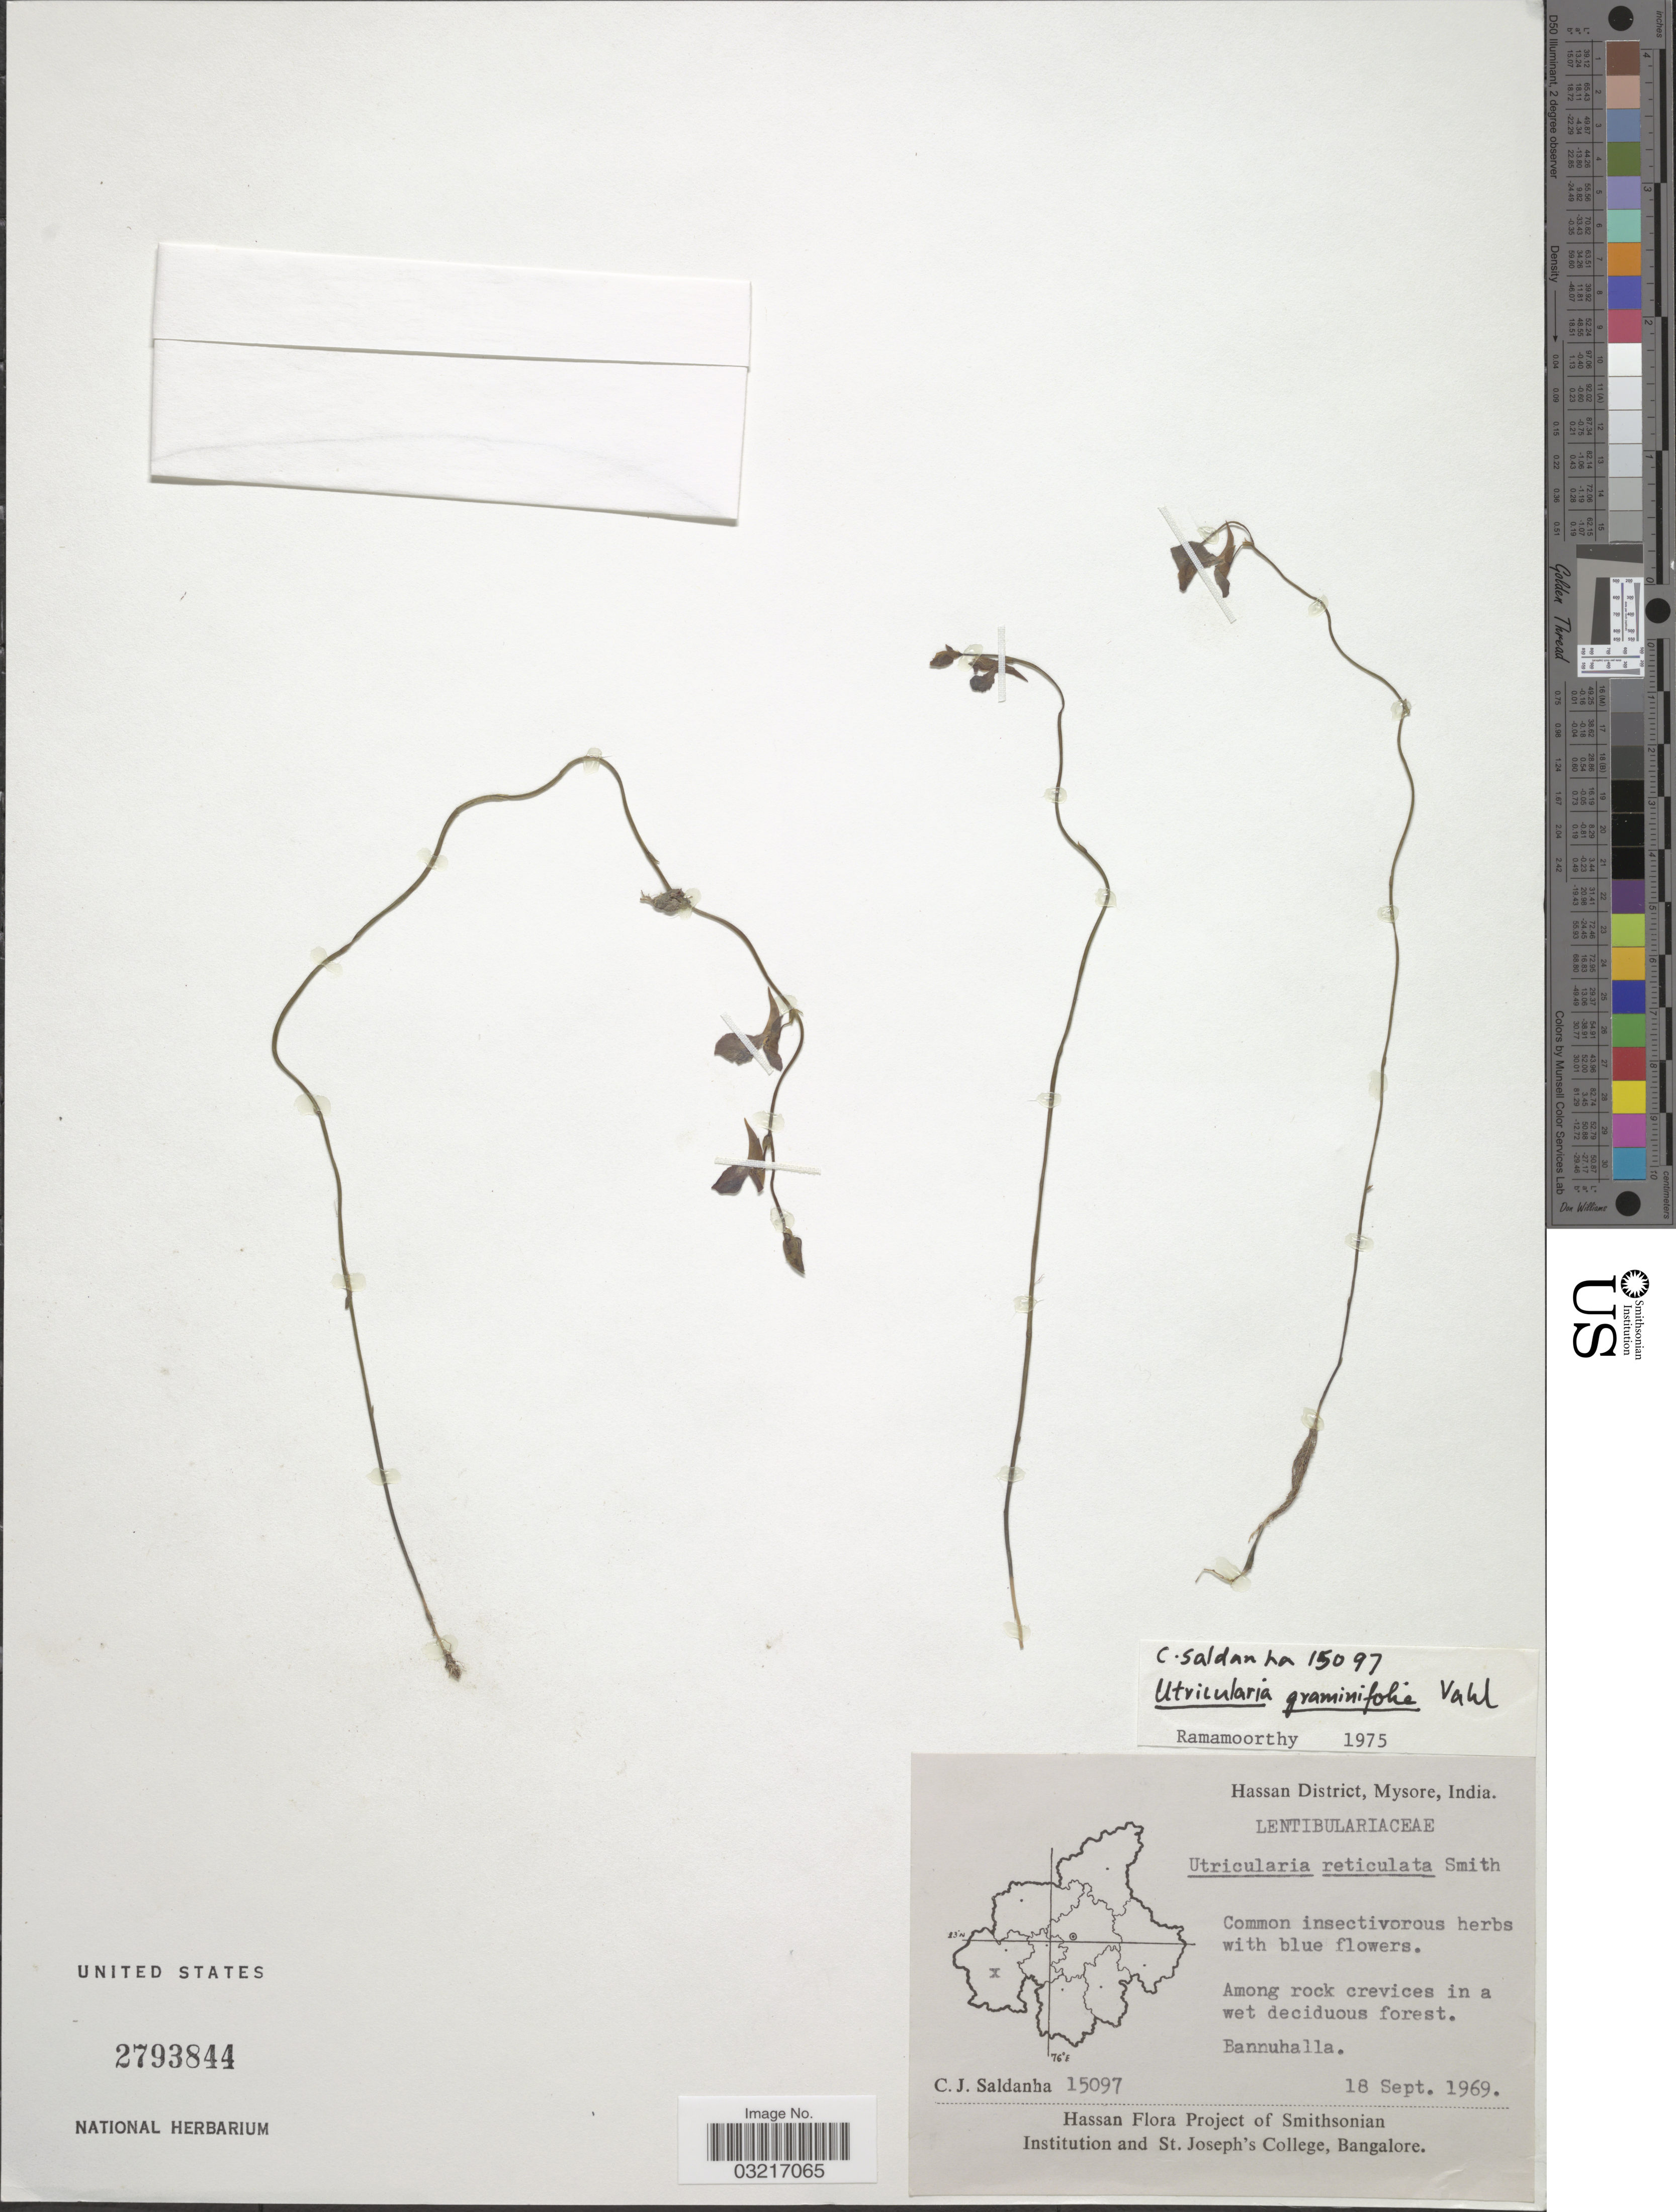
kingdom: Plantae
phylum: Tracheophyta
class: Magnoliopsida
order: Lamiales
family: Lentibulariaceae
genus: Utricularia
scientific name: Utricularia graminifolia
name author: Vahl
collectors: C. J. Saldanha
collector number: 15097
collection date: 1969-09-18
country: India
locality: Hassan District, Mysore, Bannuhalla.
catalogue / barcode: US 2793844